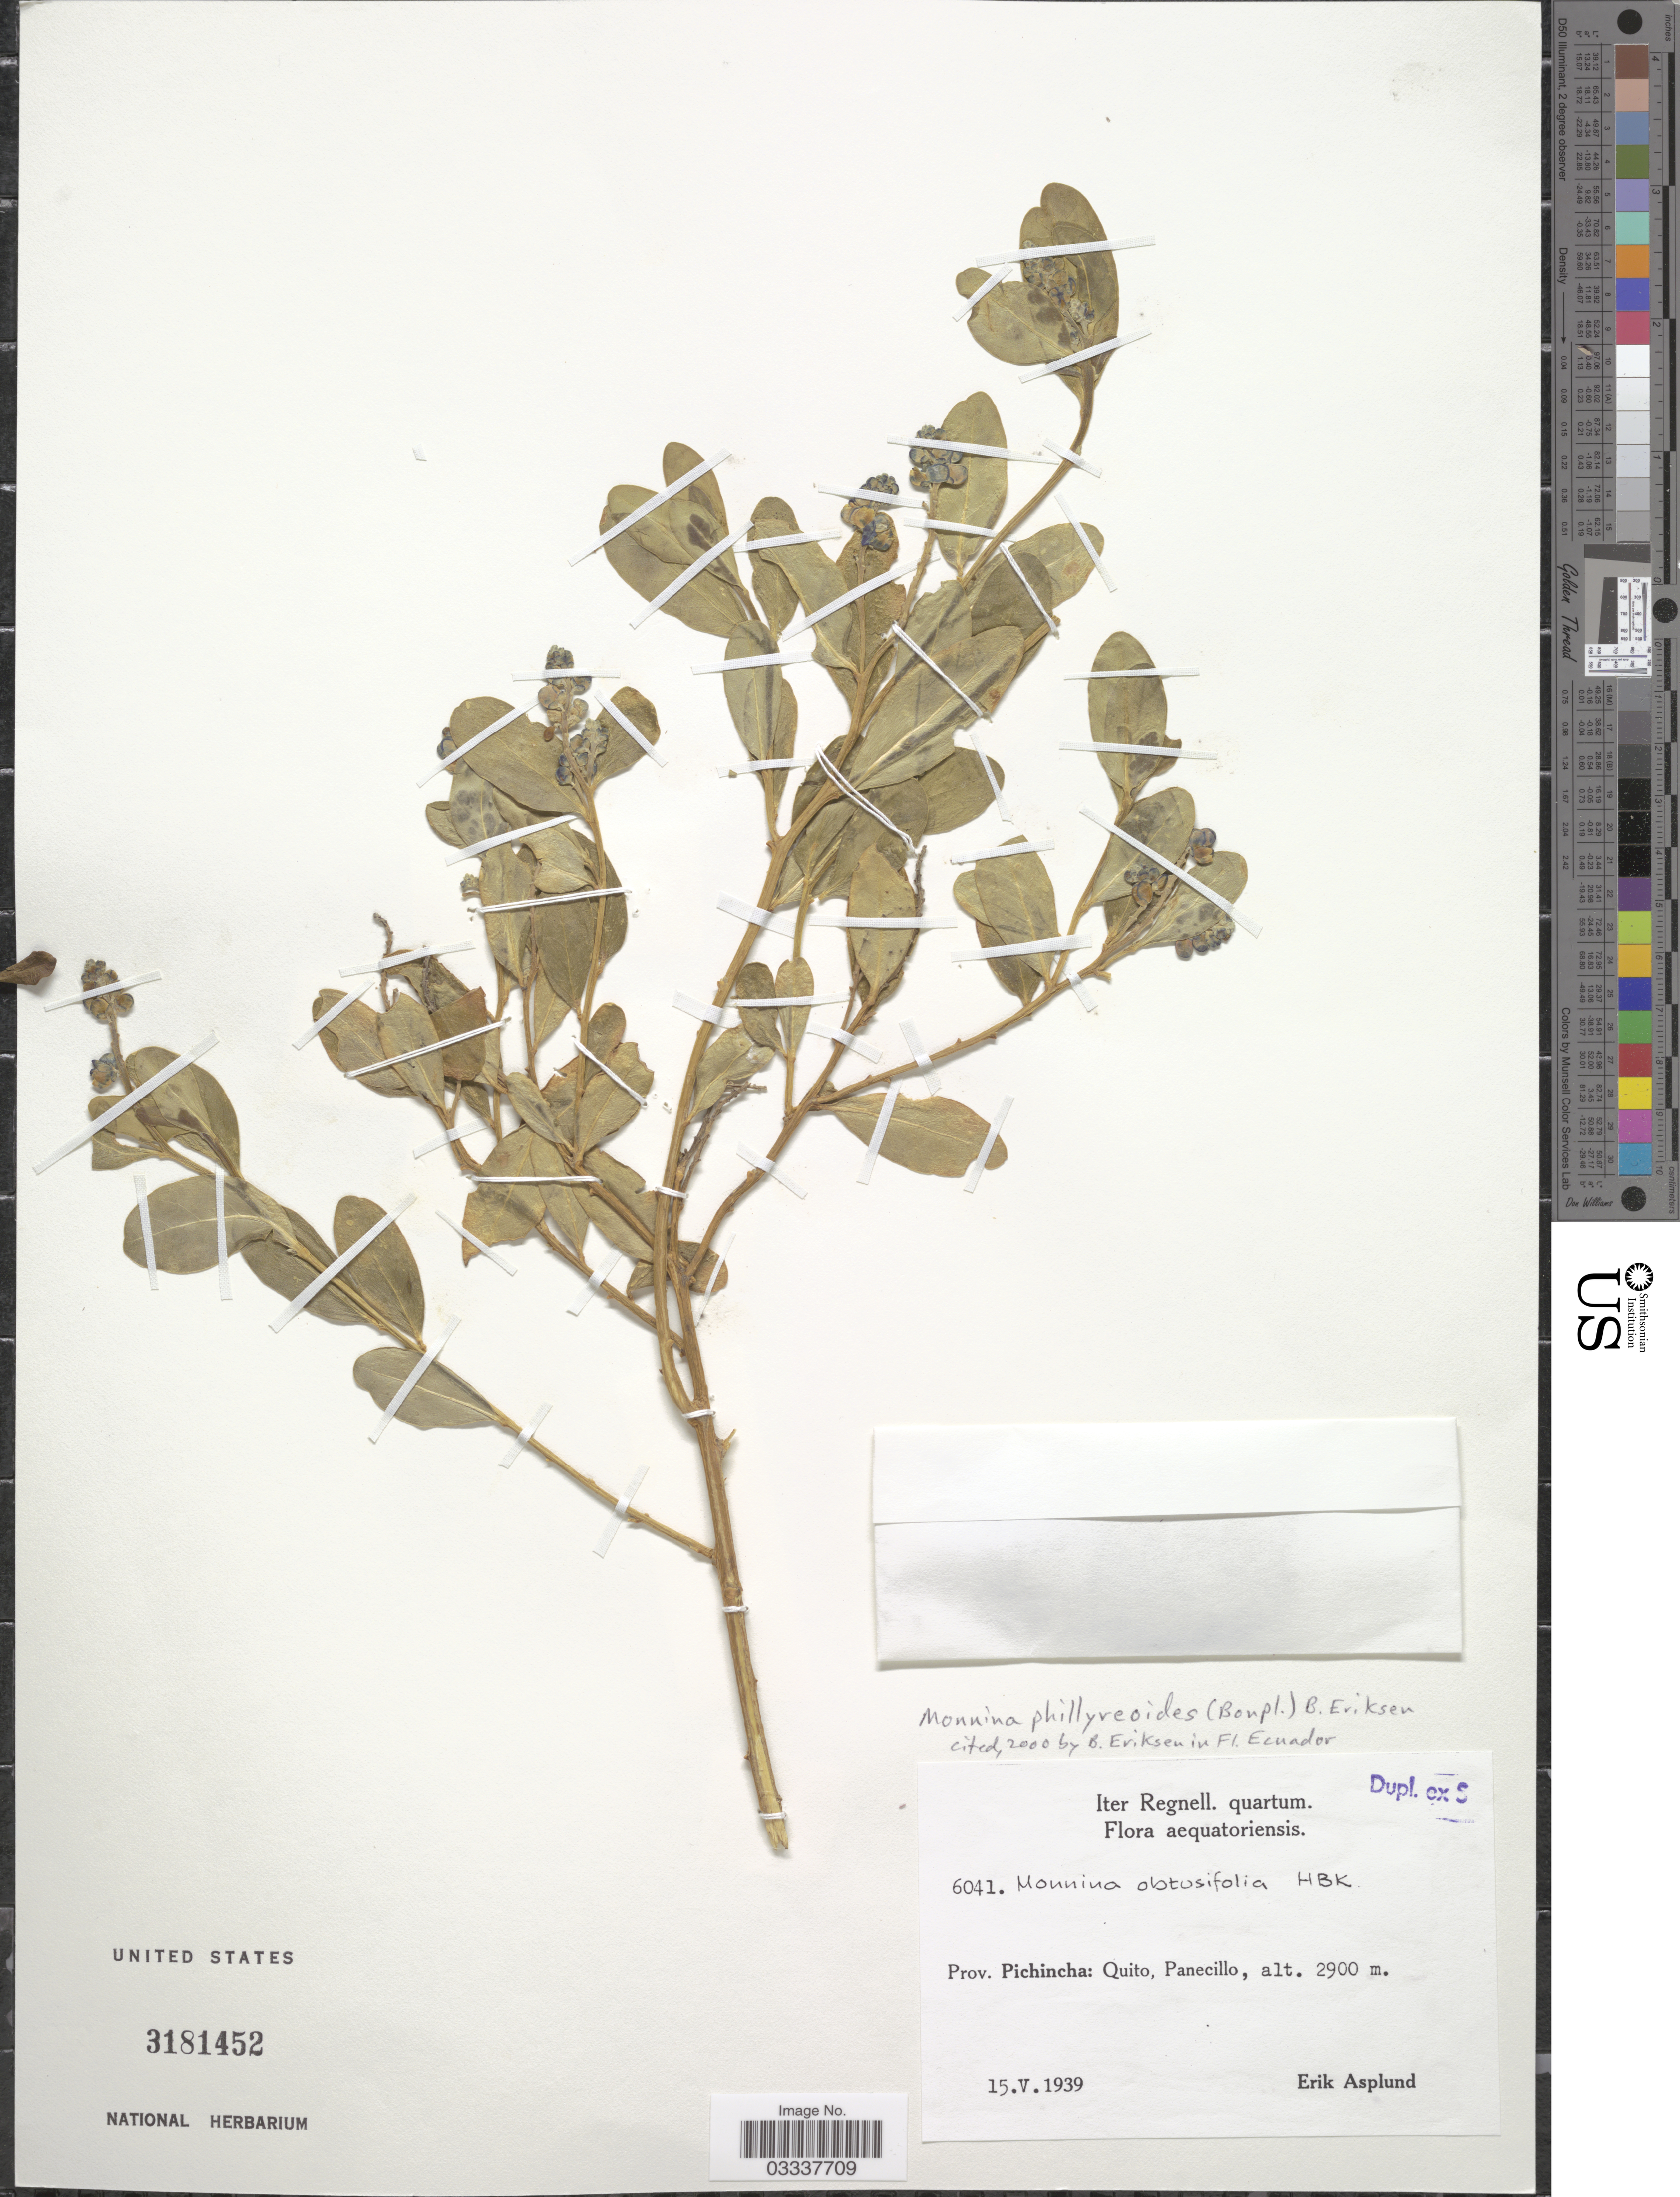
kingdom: Plantae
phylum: Tracheophyta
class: Magnoliopsida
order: Fabales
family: Polygalaceae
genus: Monnina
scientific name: Monnina phillyreoides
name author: (Bonpl.) B. Eriksen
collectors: E. Asplund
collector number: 6041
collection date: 1939-05-15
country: Ecuador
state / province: Pichincha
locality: Quito, Panecillo.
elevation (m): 2900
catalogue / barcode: US 3181452